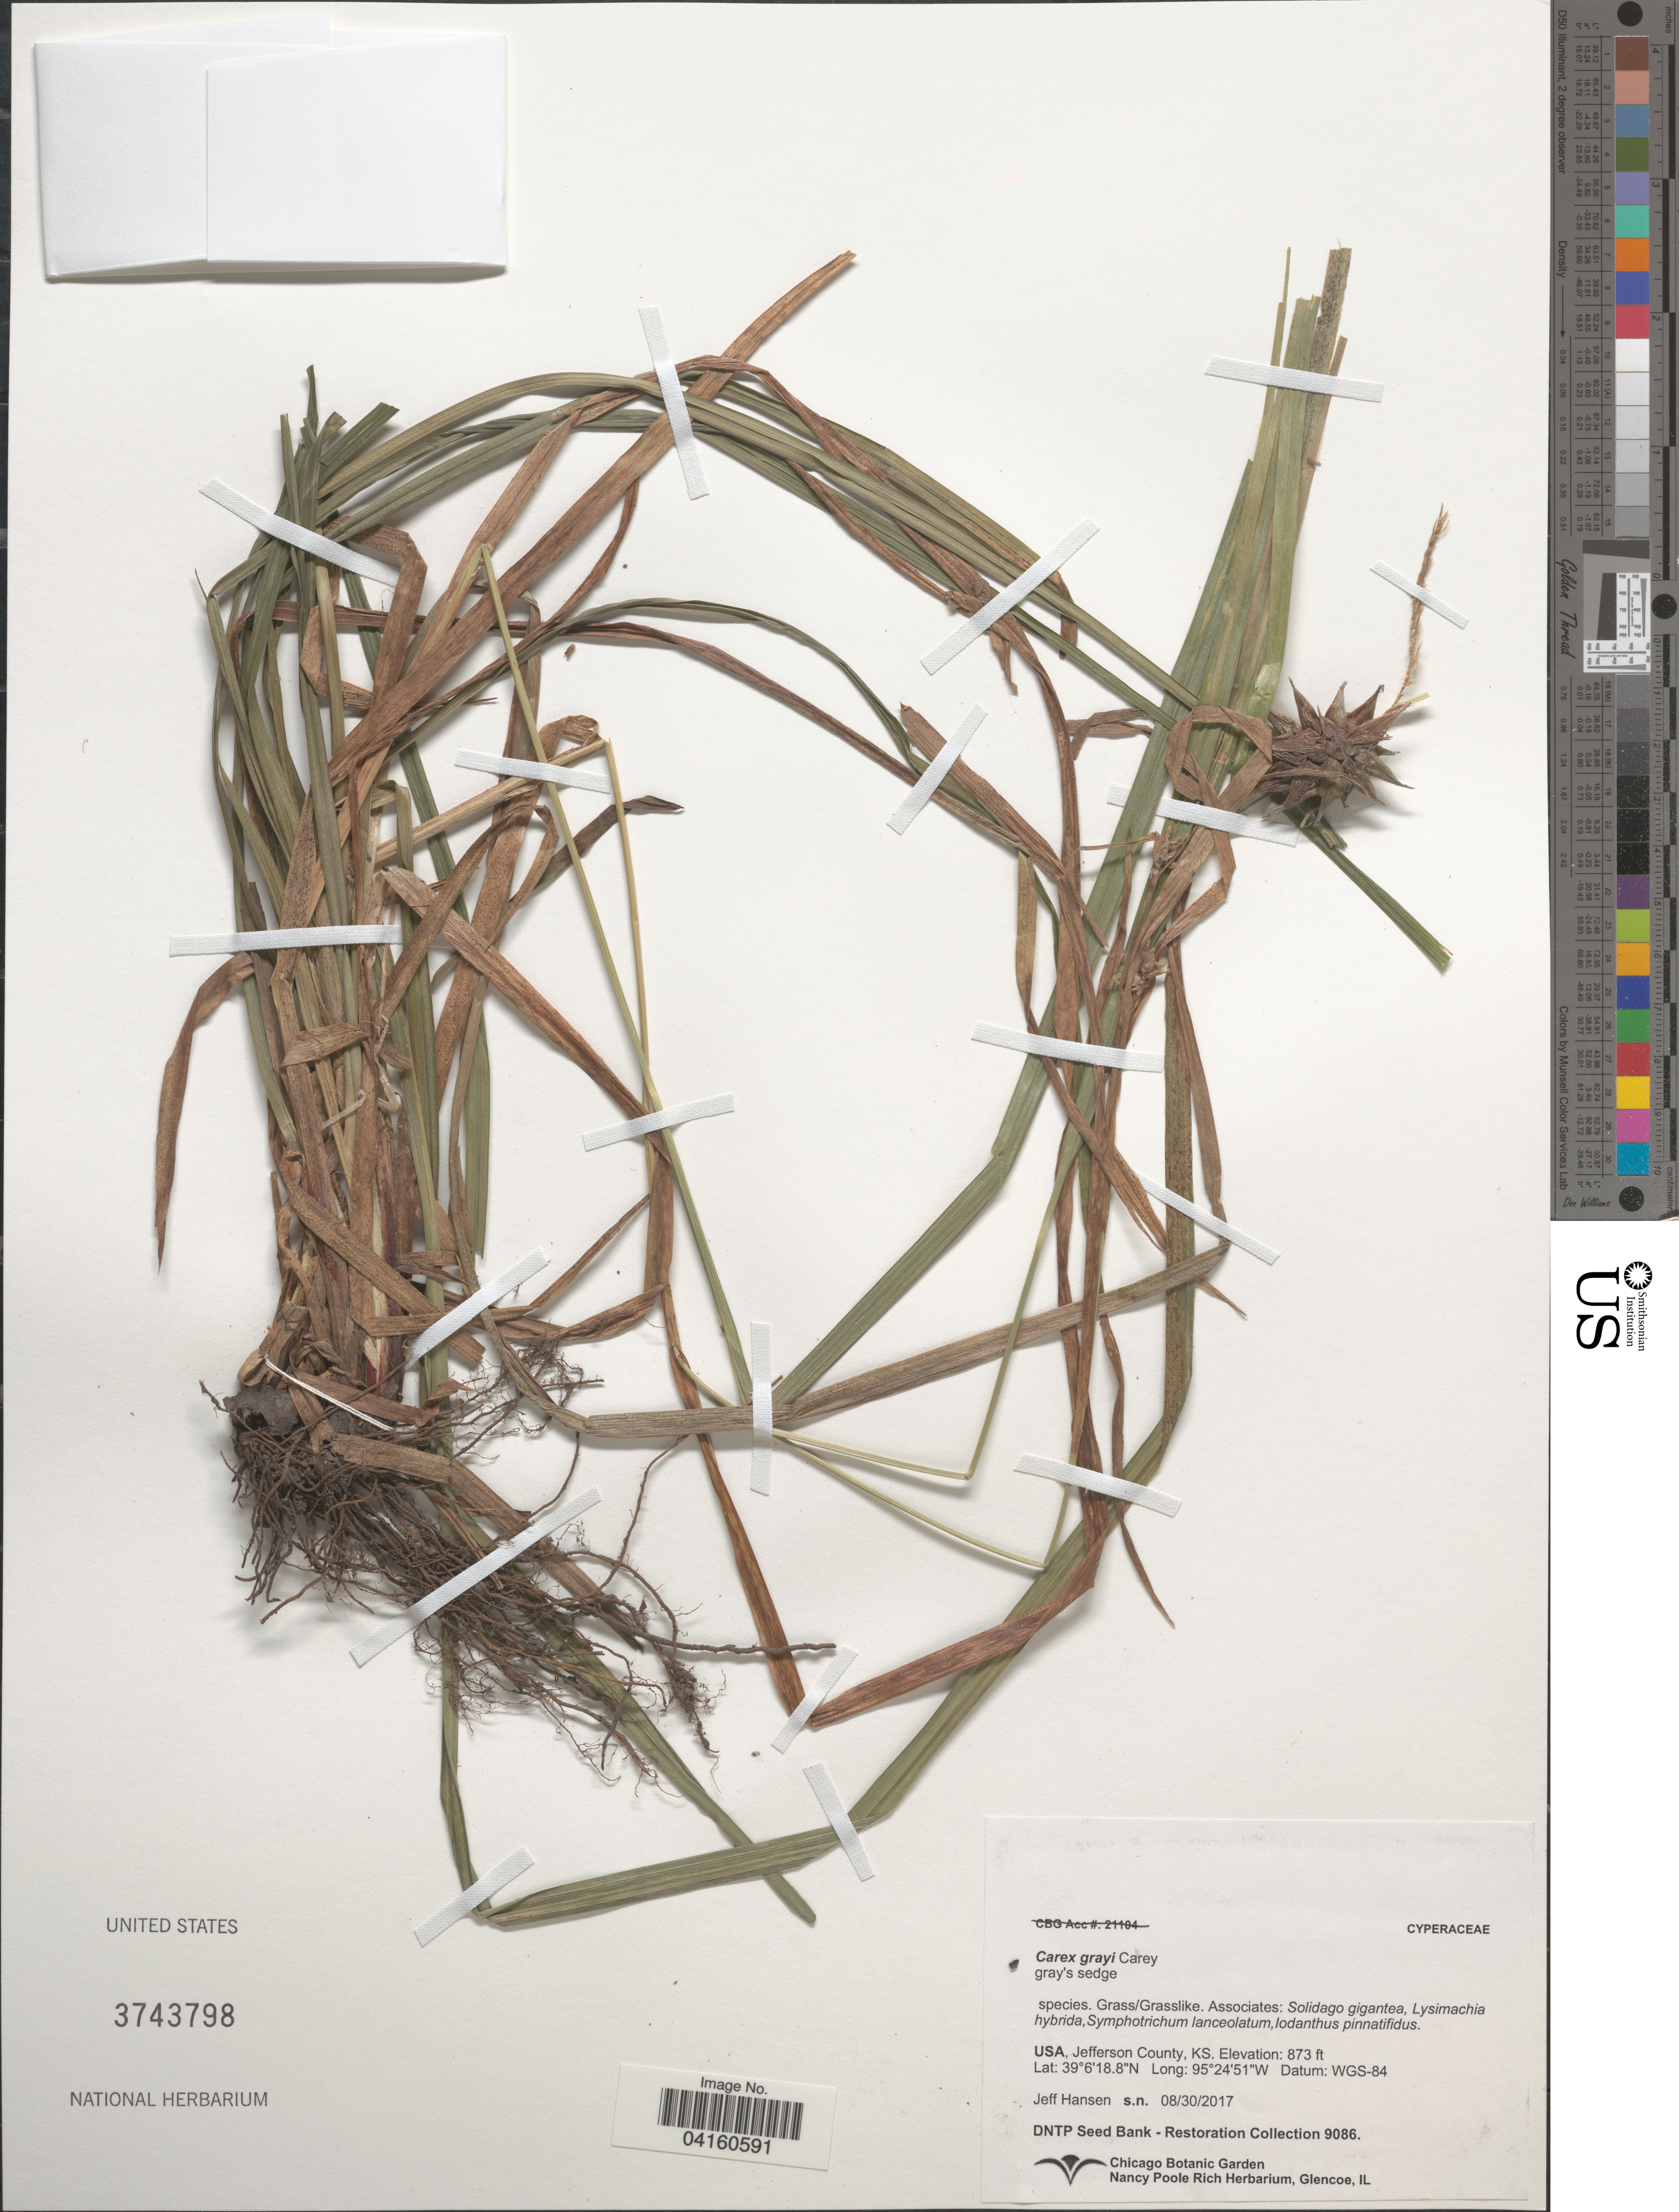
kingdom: Plantae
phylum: Tracheophyta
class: Liliopsida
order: Poales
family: Cyperaceae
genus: Carex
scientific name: Carex grayi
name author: J. Carey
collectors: J. Hansen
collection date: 2017-08-30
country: United States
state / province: Kansas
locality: Jefferson County.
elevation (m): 266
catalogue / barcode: US 3743798